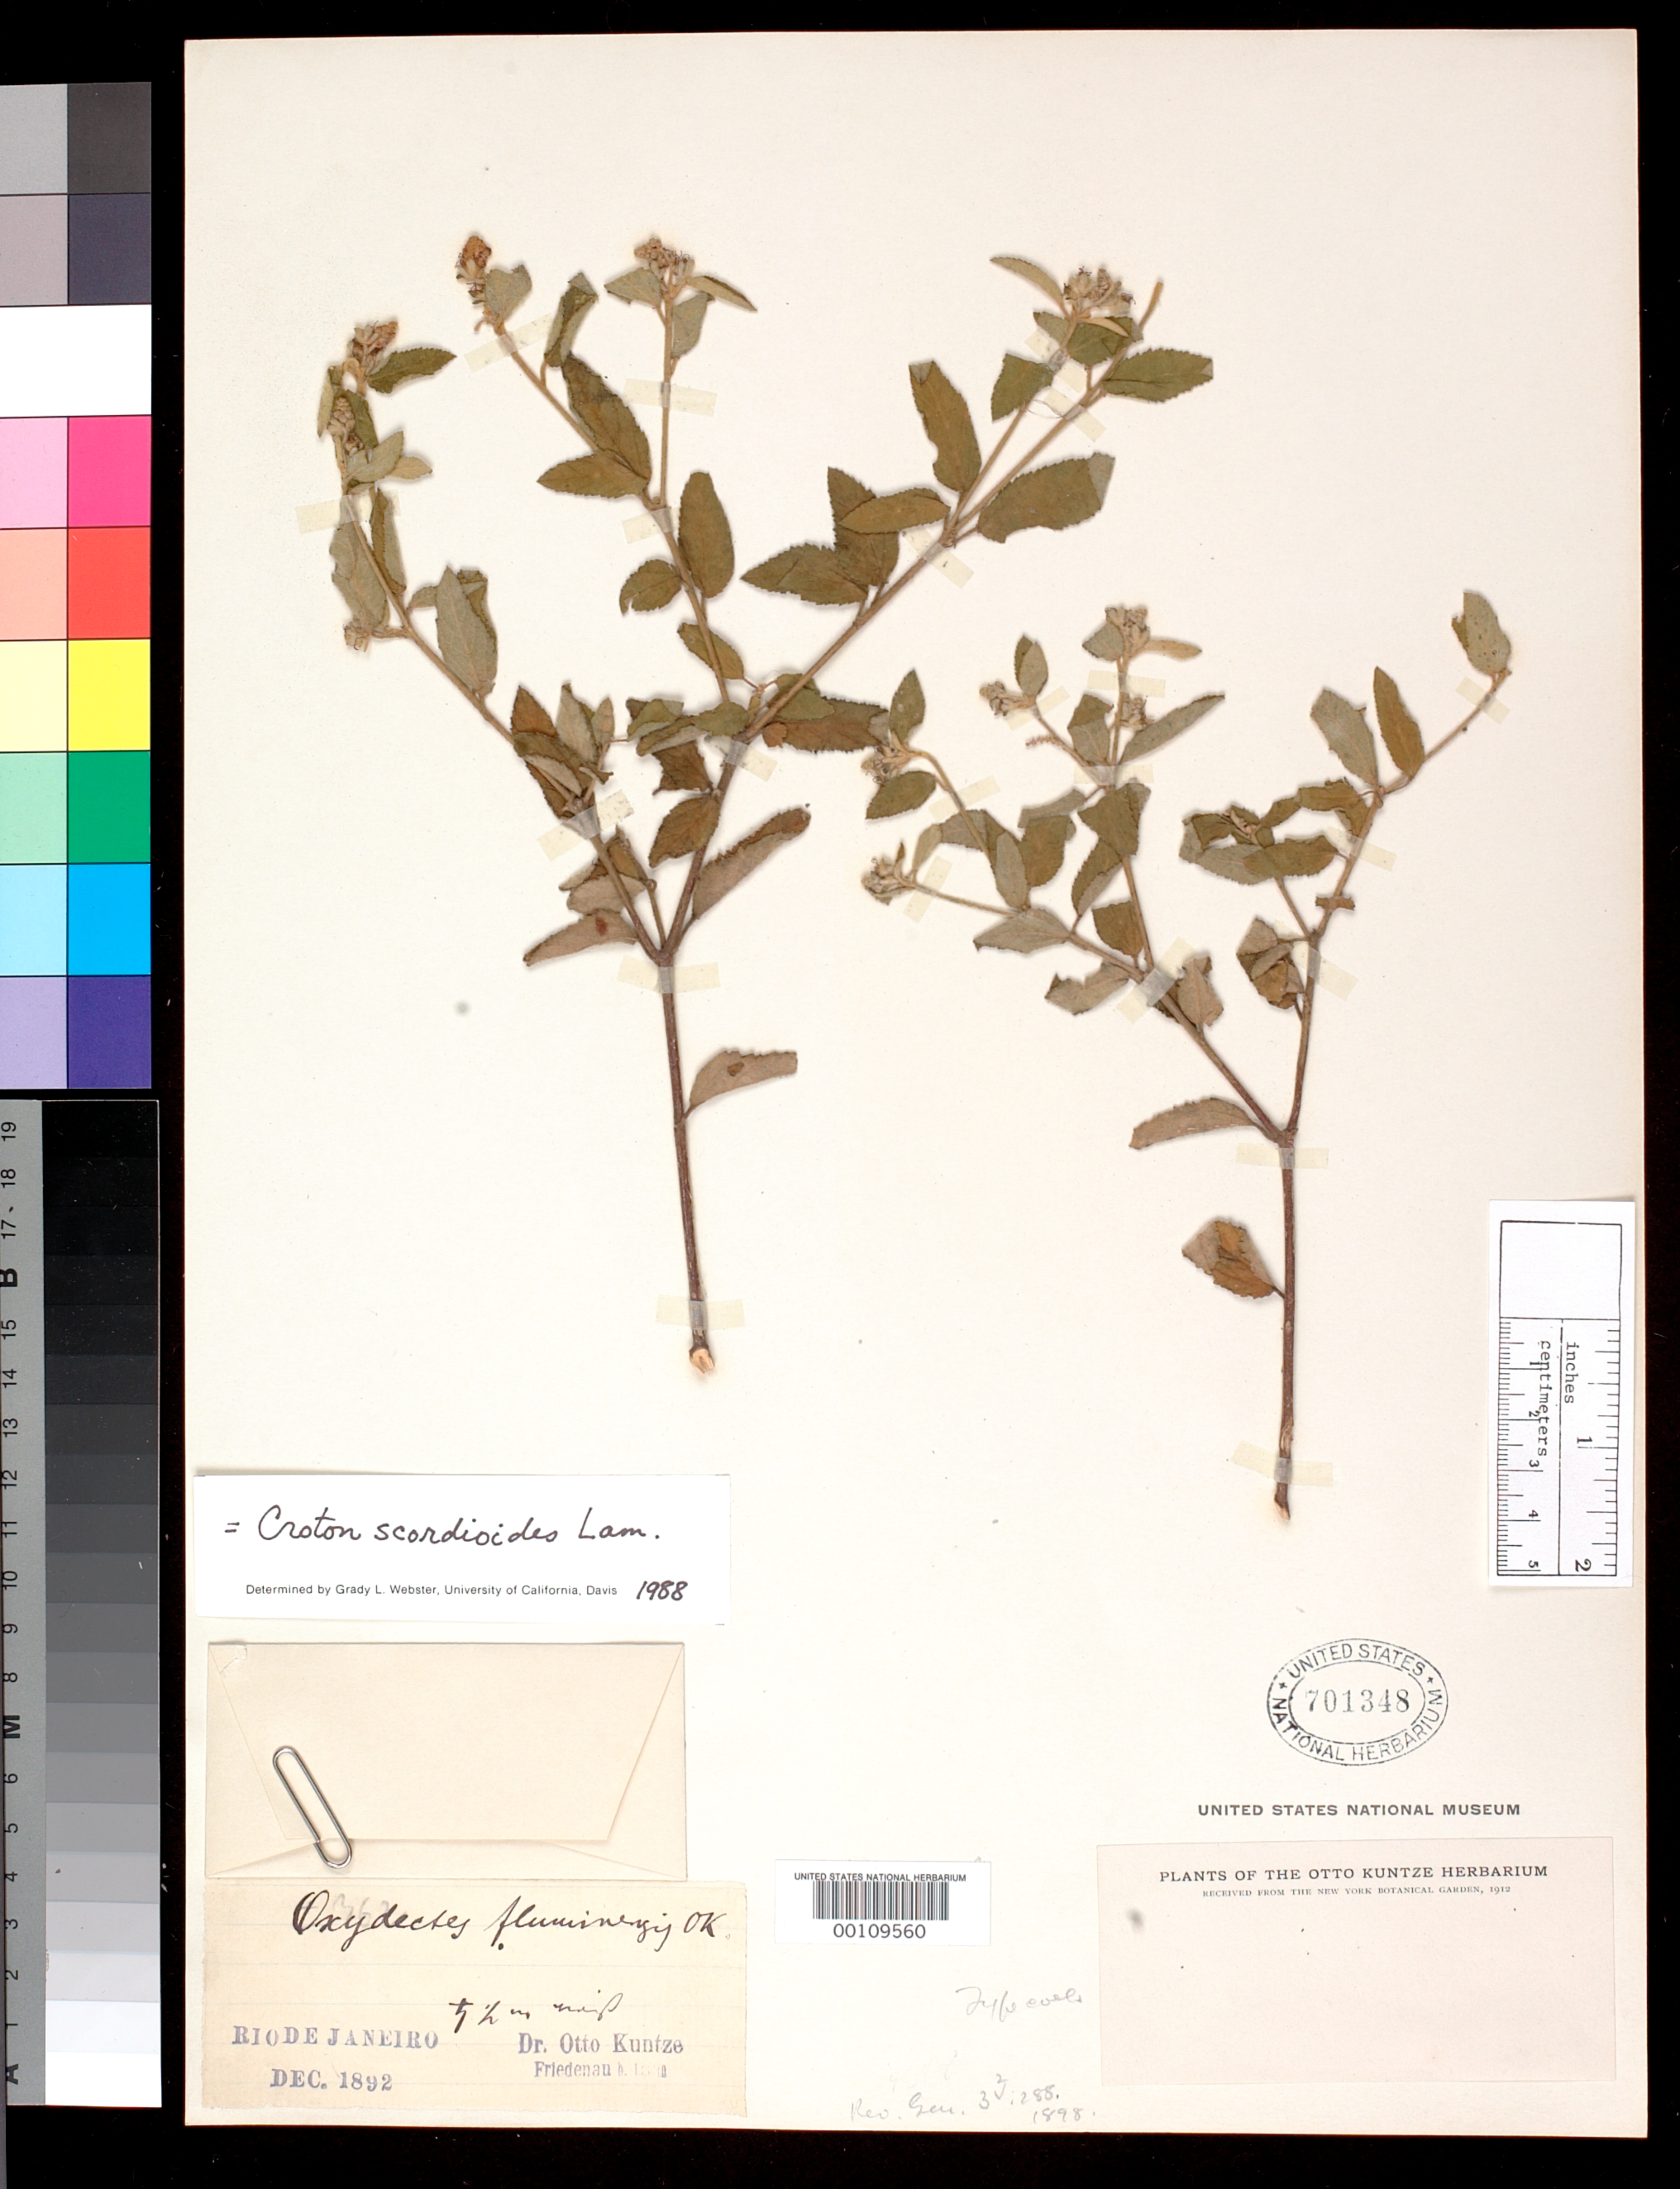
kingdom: Plantae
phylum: Tracheophyta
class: Magnoliopsida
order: Malpighiales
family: Euphorbiaceae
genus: Oxydectes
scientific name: Oxydectes fluminensis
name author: Kuntze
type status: Type Collection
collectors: C.E.O. Kuntze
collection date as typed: Dec 1892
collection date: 1892-12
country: Brazil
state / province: Rio de Janeiro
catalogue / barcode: US 701348